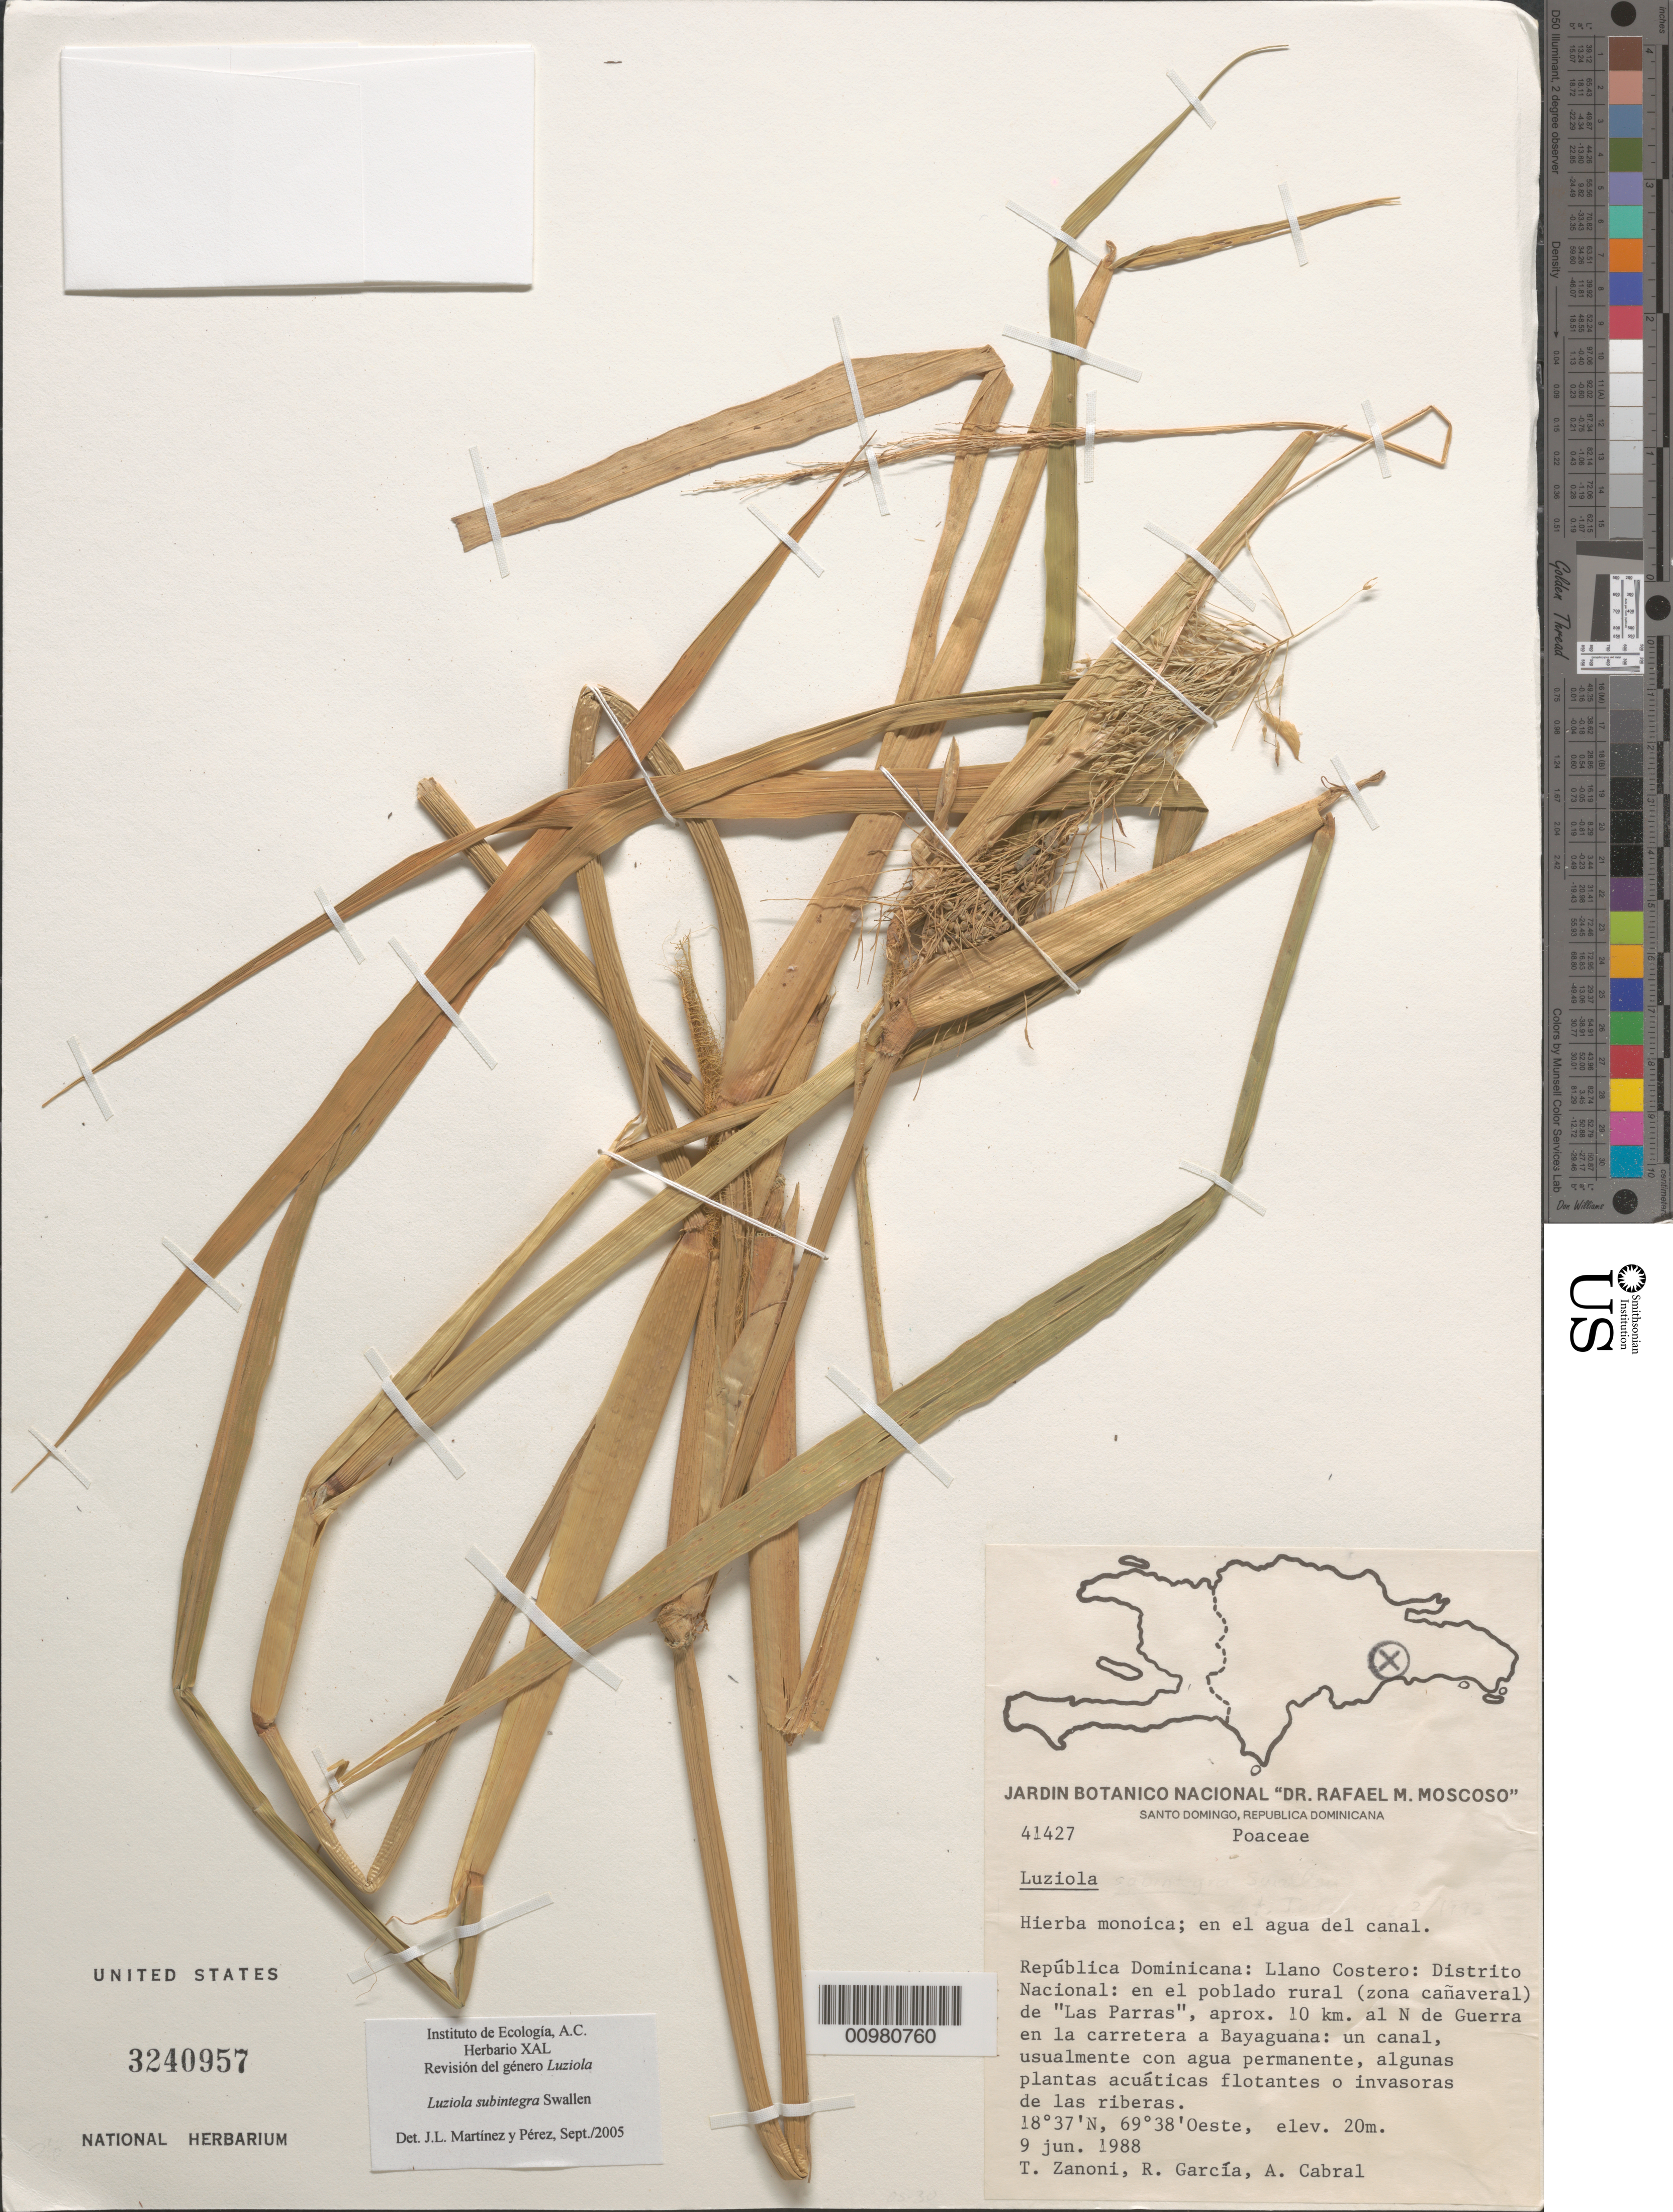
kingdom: Plantae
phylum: Tracheophyta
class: Liliopsida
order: Poales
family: Poaceae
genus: Luziola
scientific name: Luziola subintegra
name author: Swallen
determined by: Martinez Perez, J. L.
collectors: T. A. Zanoni, R. G. García & A. Cabral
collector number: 41427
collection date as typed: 09 Jun 1988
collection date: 1988-06-09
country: Dominican Republic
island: Hispaniola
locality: Llano Costero, Distrito Nacional: en el poblado rural (zona cañaveral) de "Las Parras", aprox. 10 km al N de Guerra en la carretera a Bayaguana.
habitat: En el agua del canal.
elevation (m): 20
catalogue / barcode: US 3240957